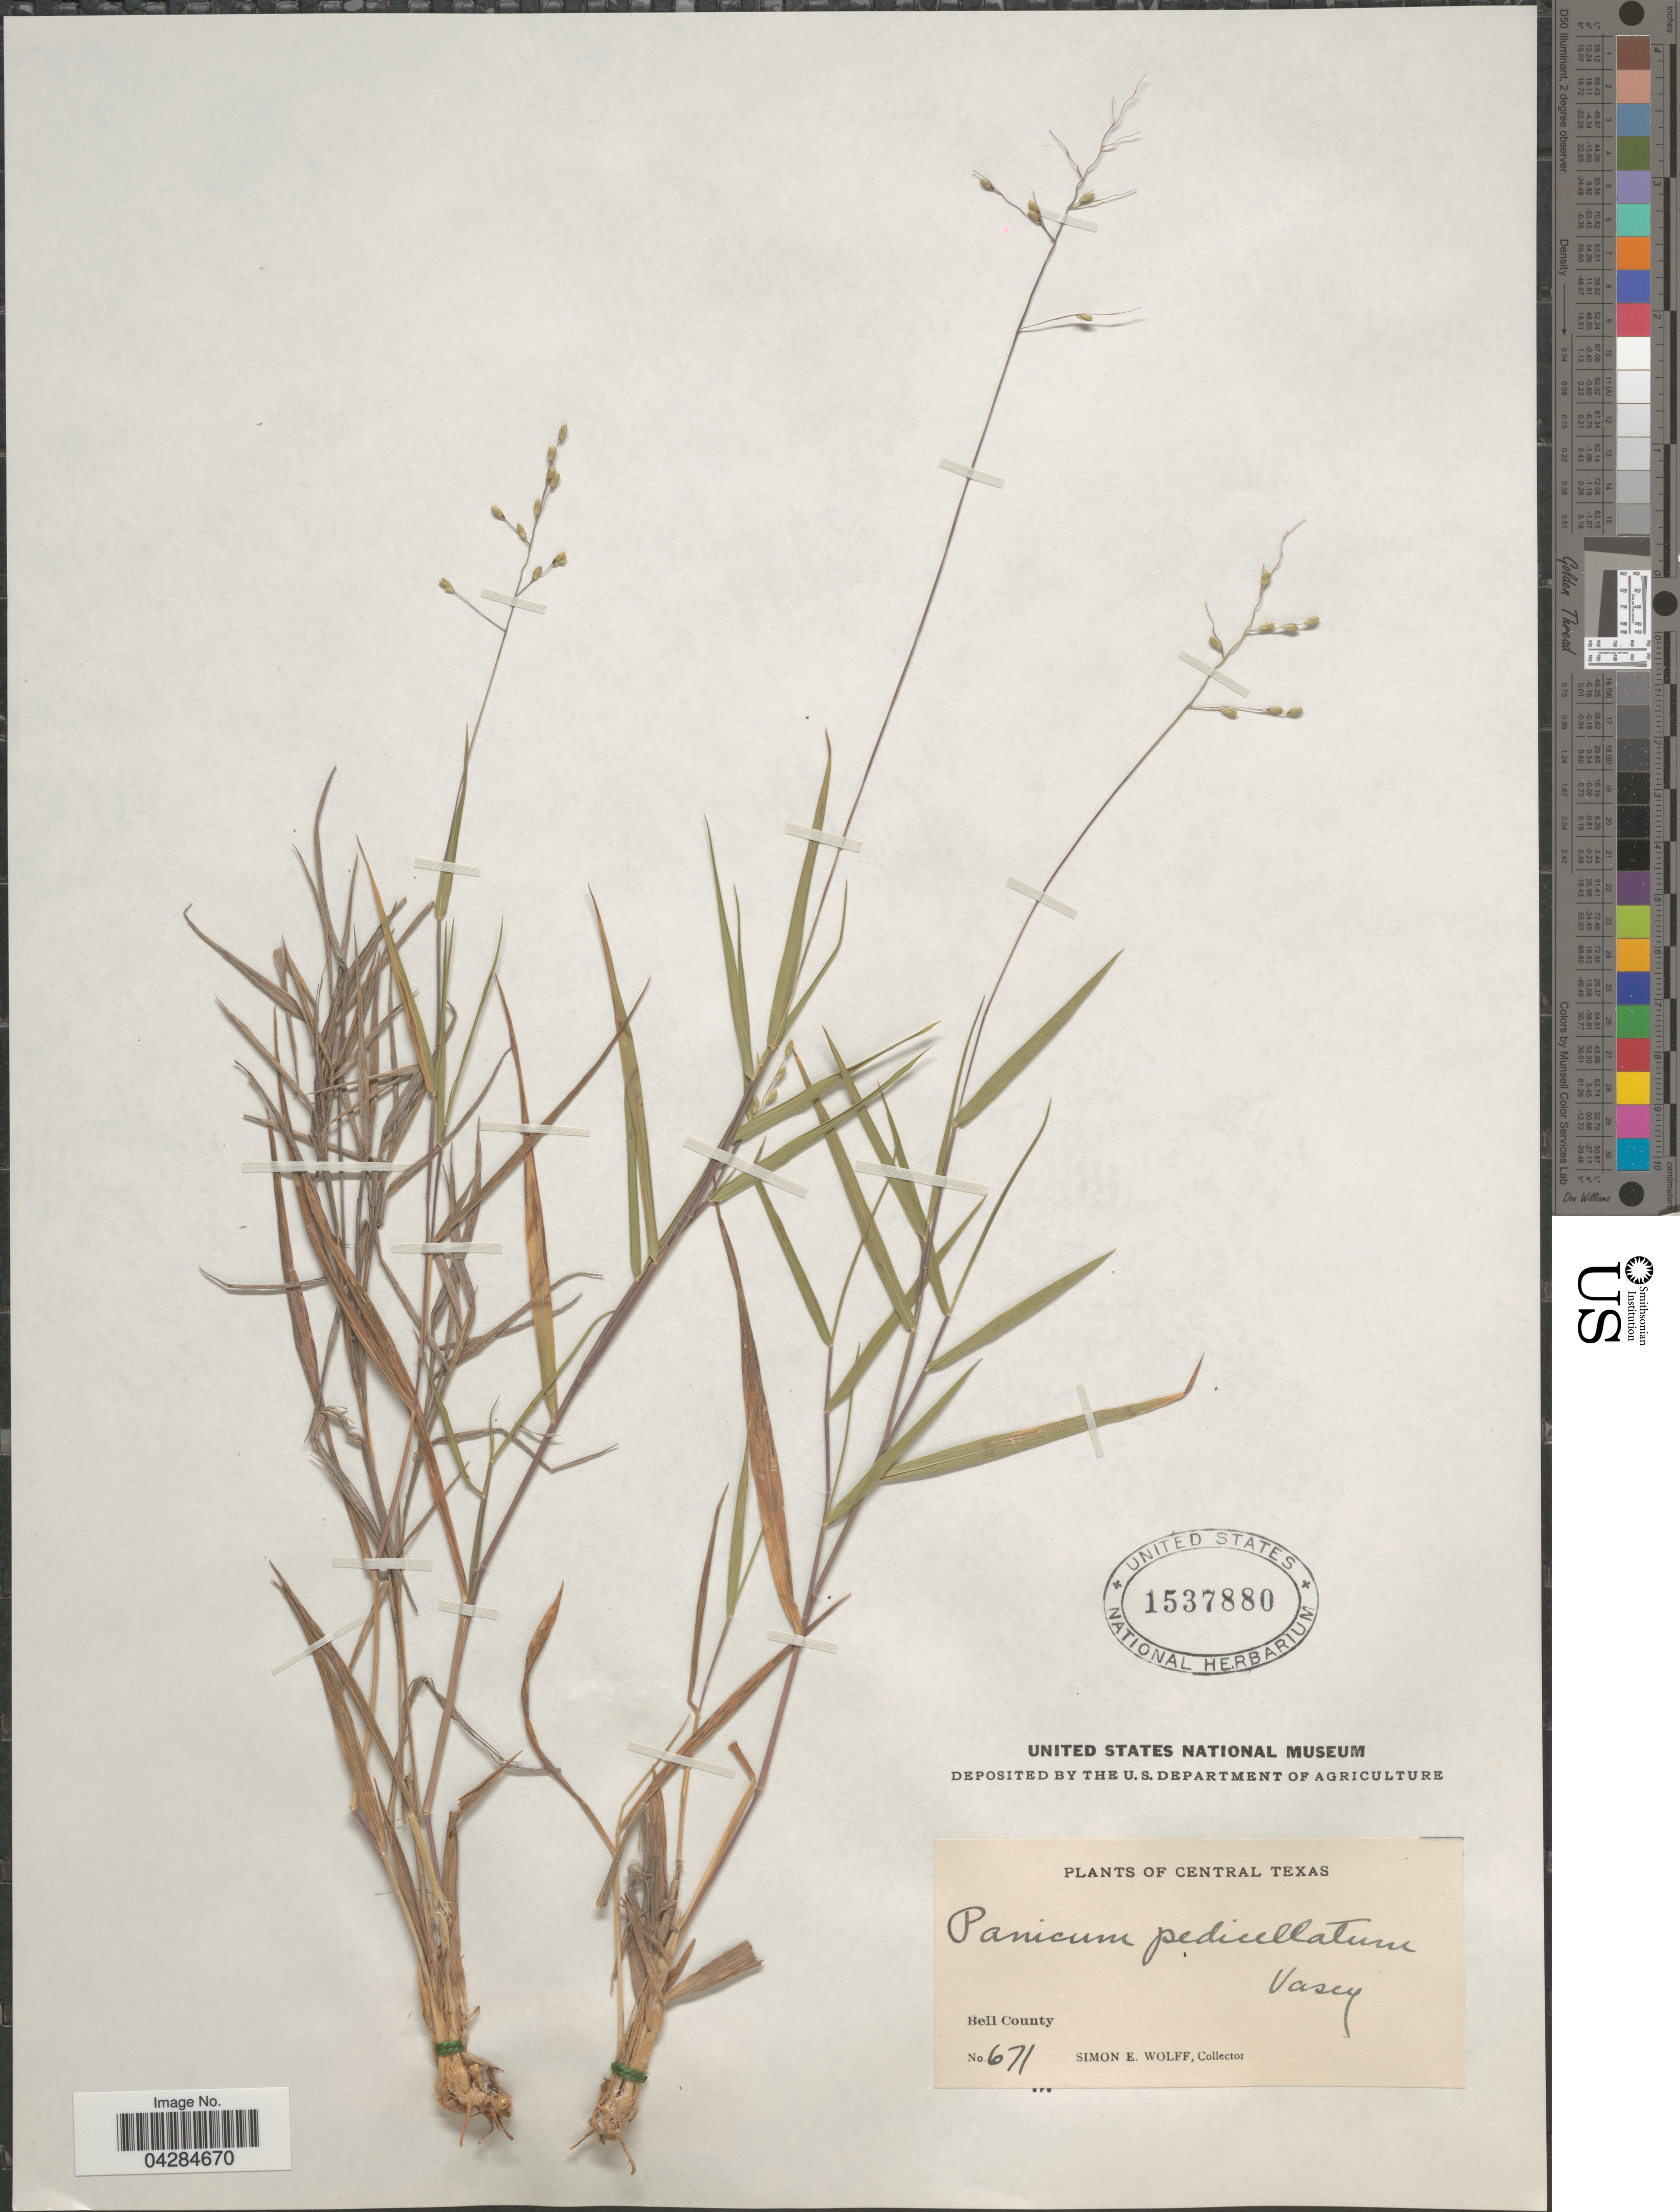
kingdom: Plantae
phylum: Tracheophyta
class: Liliopsida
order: Poales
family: Poaceae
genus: Dichanthelium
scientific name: Dichanthelium pedicellatum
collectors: S. E. Wolff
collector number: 671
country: United States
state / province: Texas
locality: Central Texas. Bell County.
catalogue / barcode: US 1537880